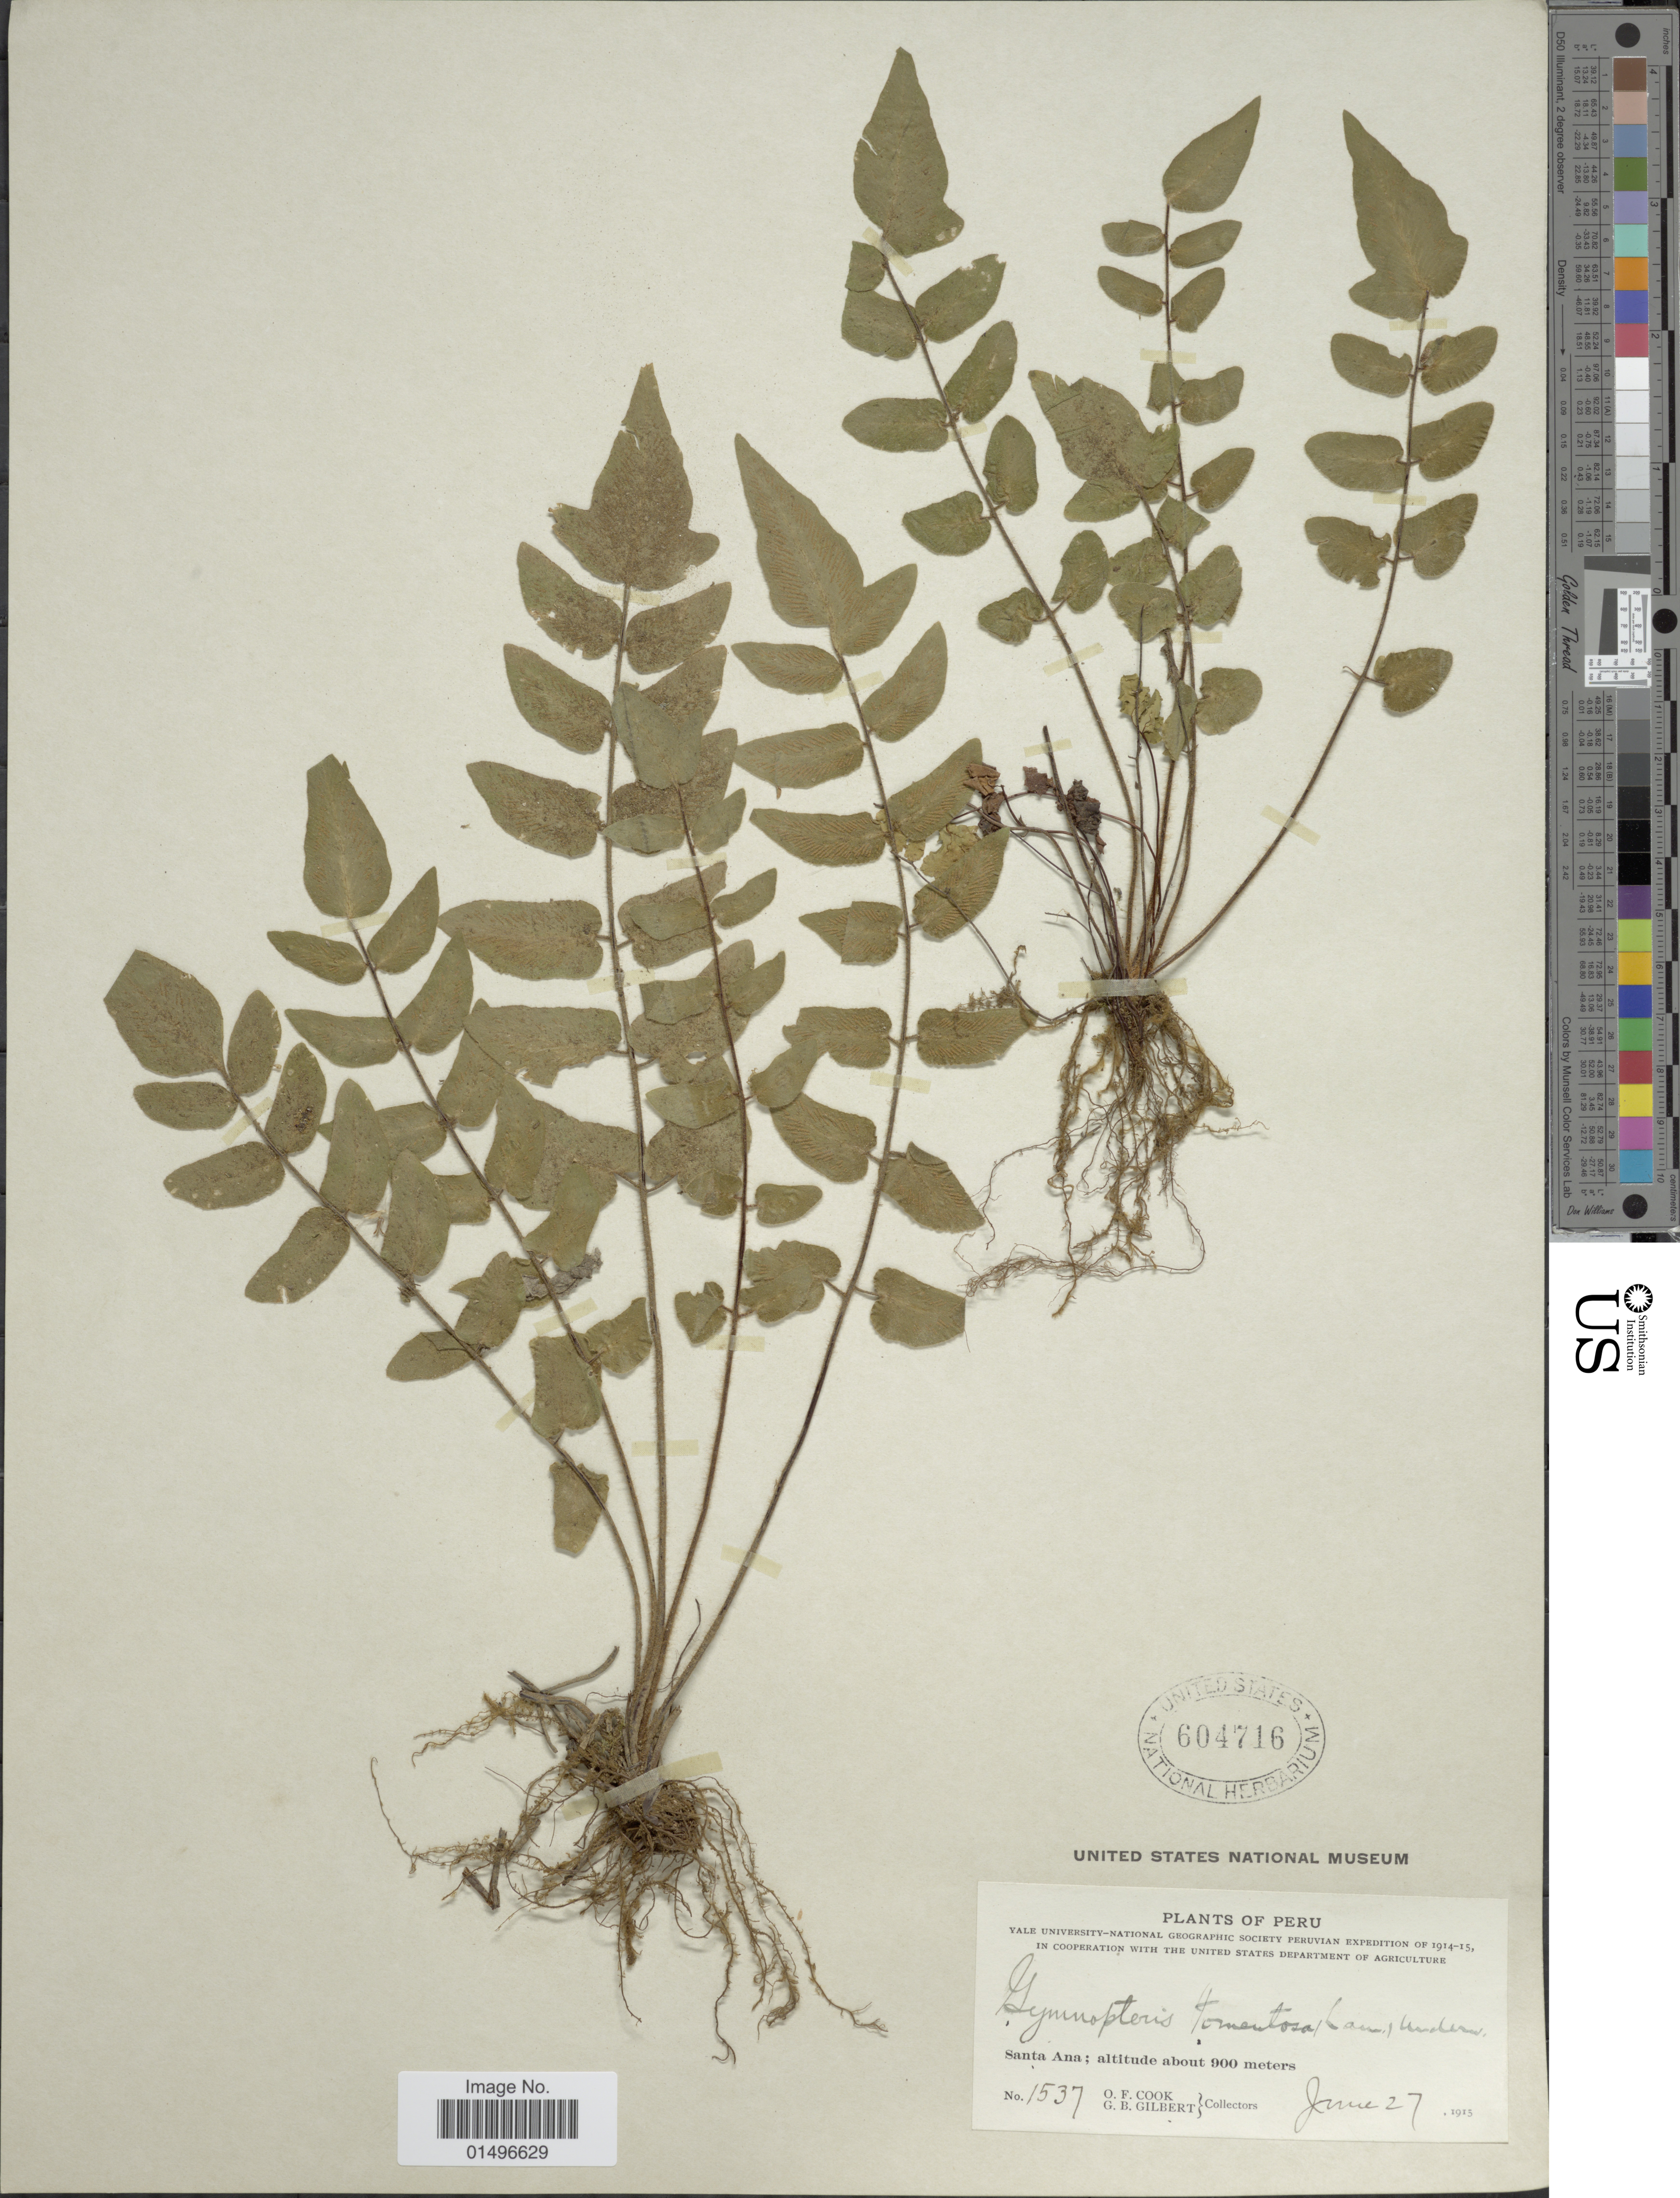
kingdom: Plantae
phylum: Tracheophyta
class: Polypodiopsida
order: Polypodiales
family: Pteridaceae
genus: Hemionitis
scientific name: Hemionitis tomentosa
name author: (Lam.) Raddi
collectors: O. F. Cook & G. B. Gilbert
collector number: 1537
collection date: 1915-06-27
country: Peru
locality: Peru, Santa Ana.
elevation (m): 900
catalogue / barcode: US 604716